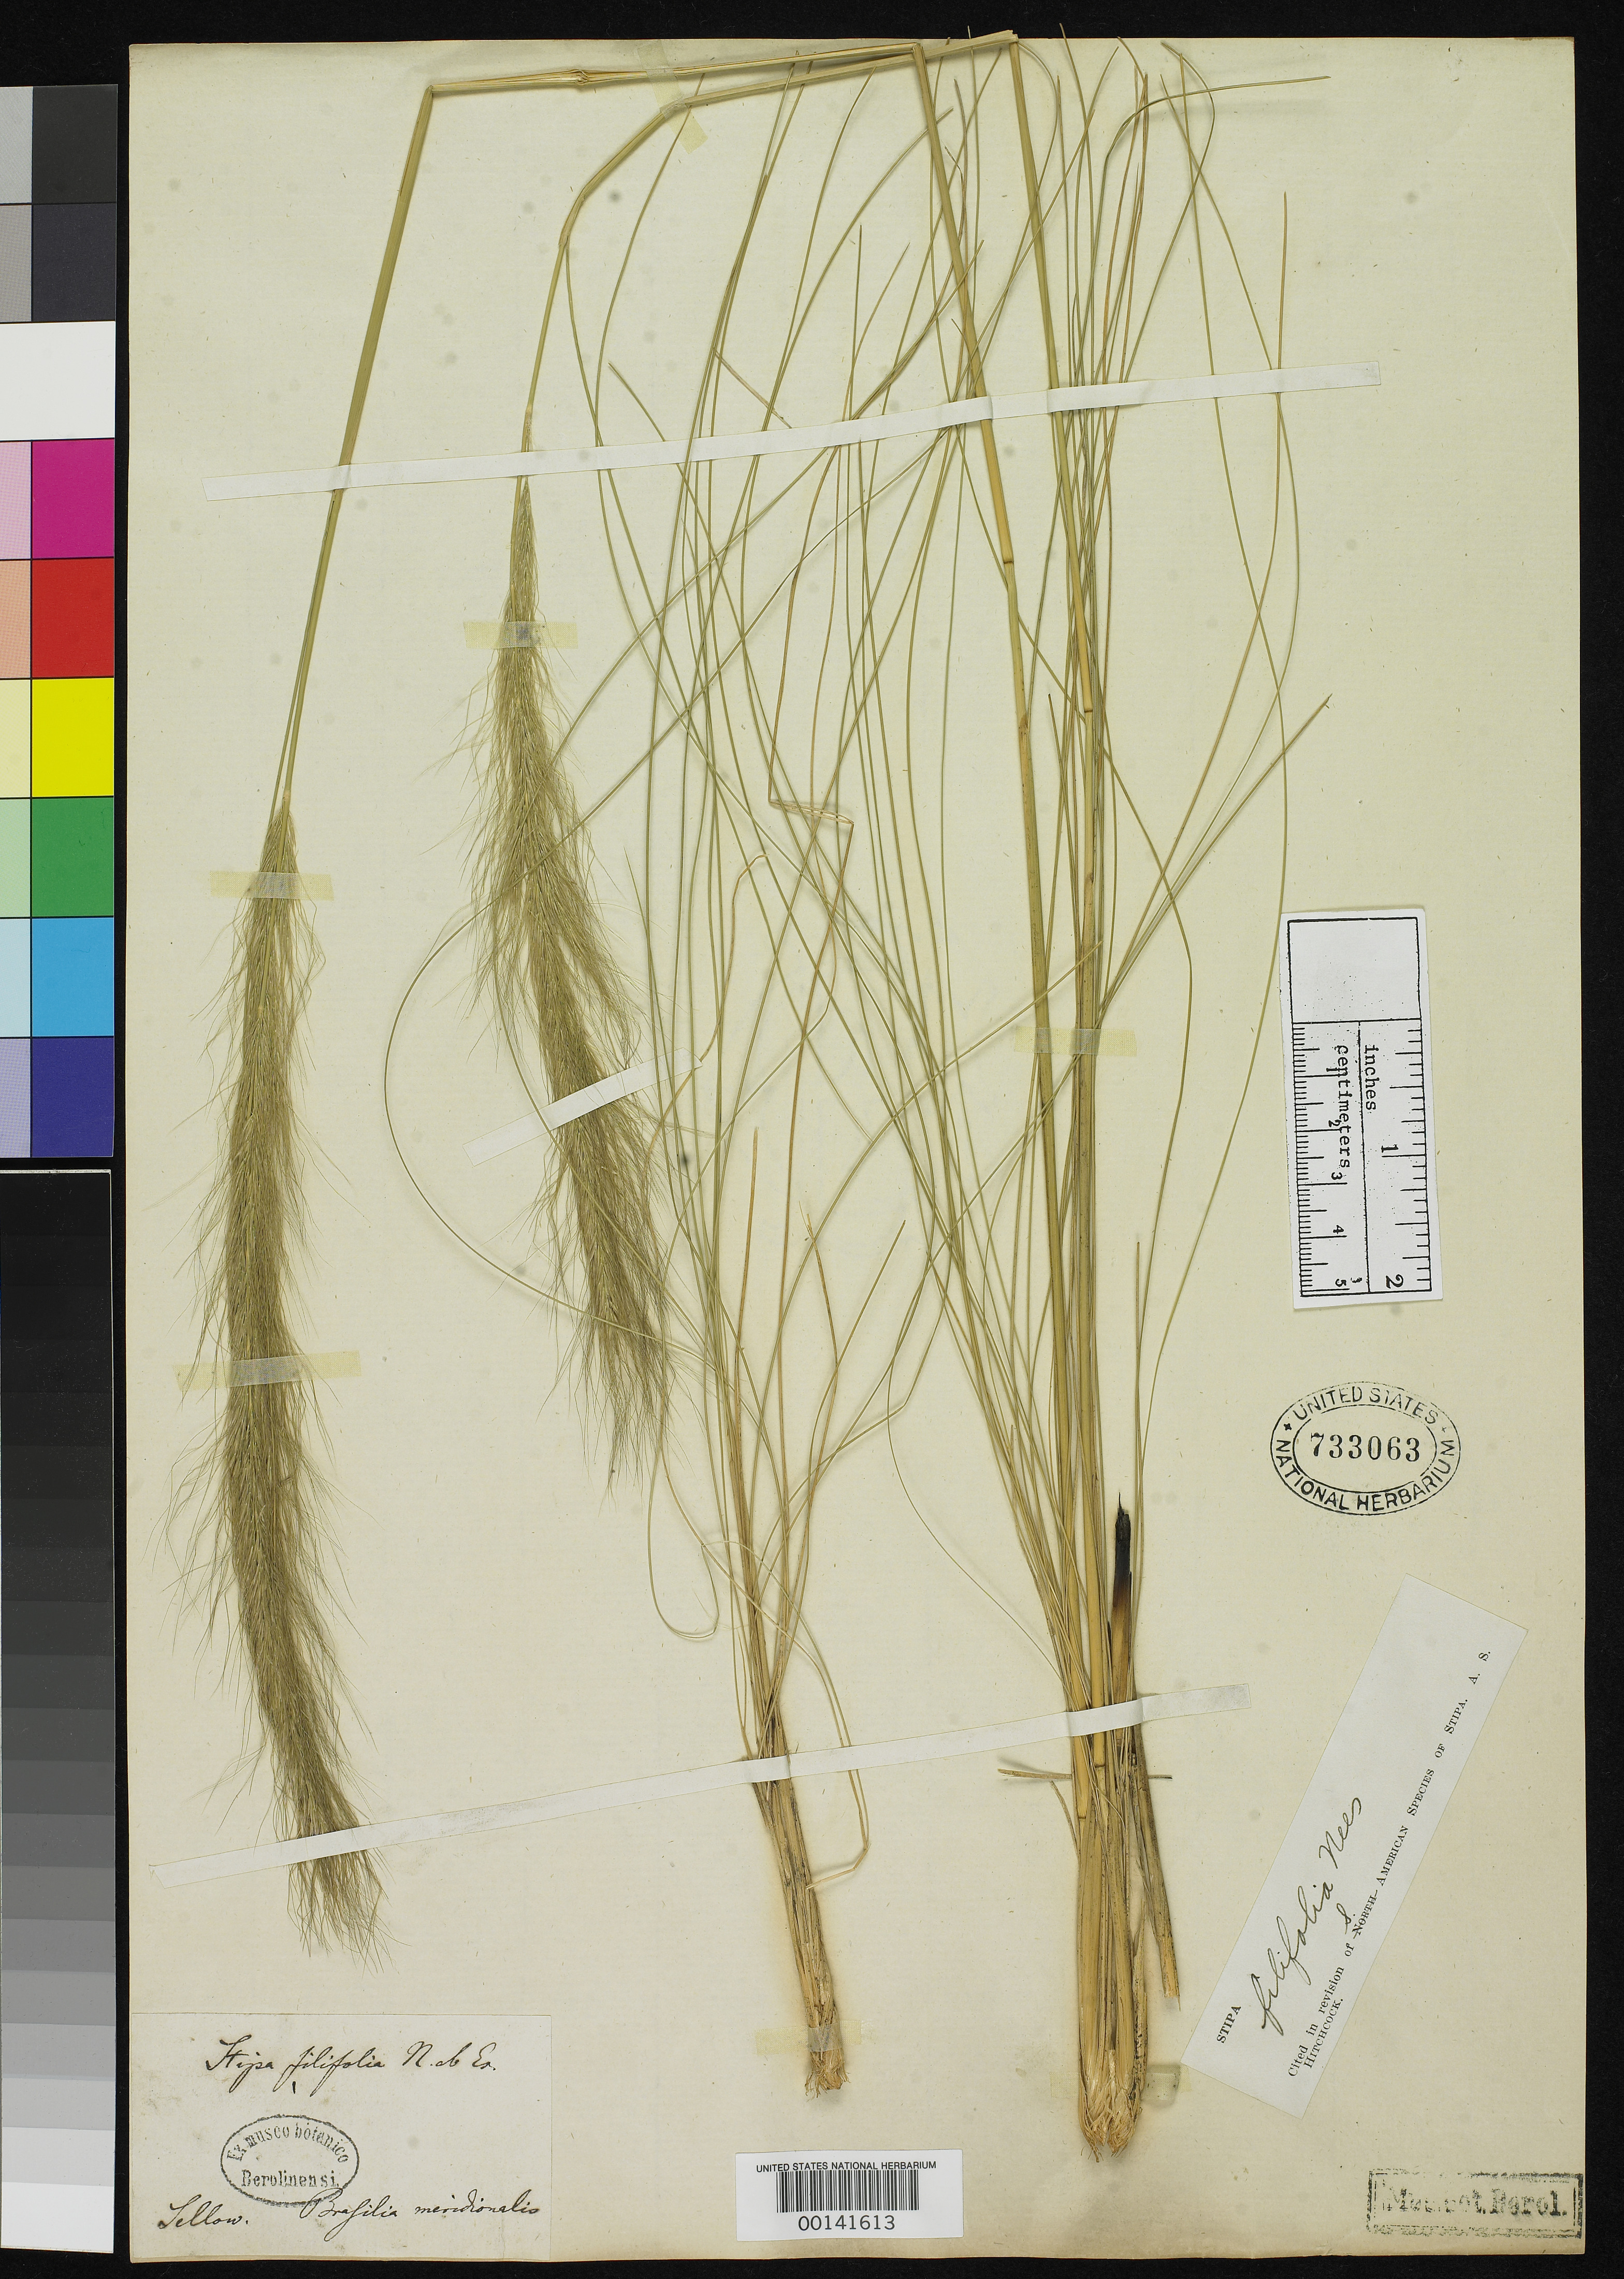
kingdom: Plantae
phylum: Tracheophyta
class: Liliopsida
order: Poales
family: Poaceae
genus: Stipa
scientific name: Stipa filifolia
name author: Nees in Mart.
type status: Isotype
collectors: F. Sellow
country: Uruguay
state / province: Montevideo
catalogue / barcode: US 733063